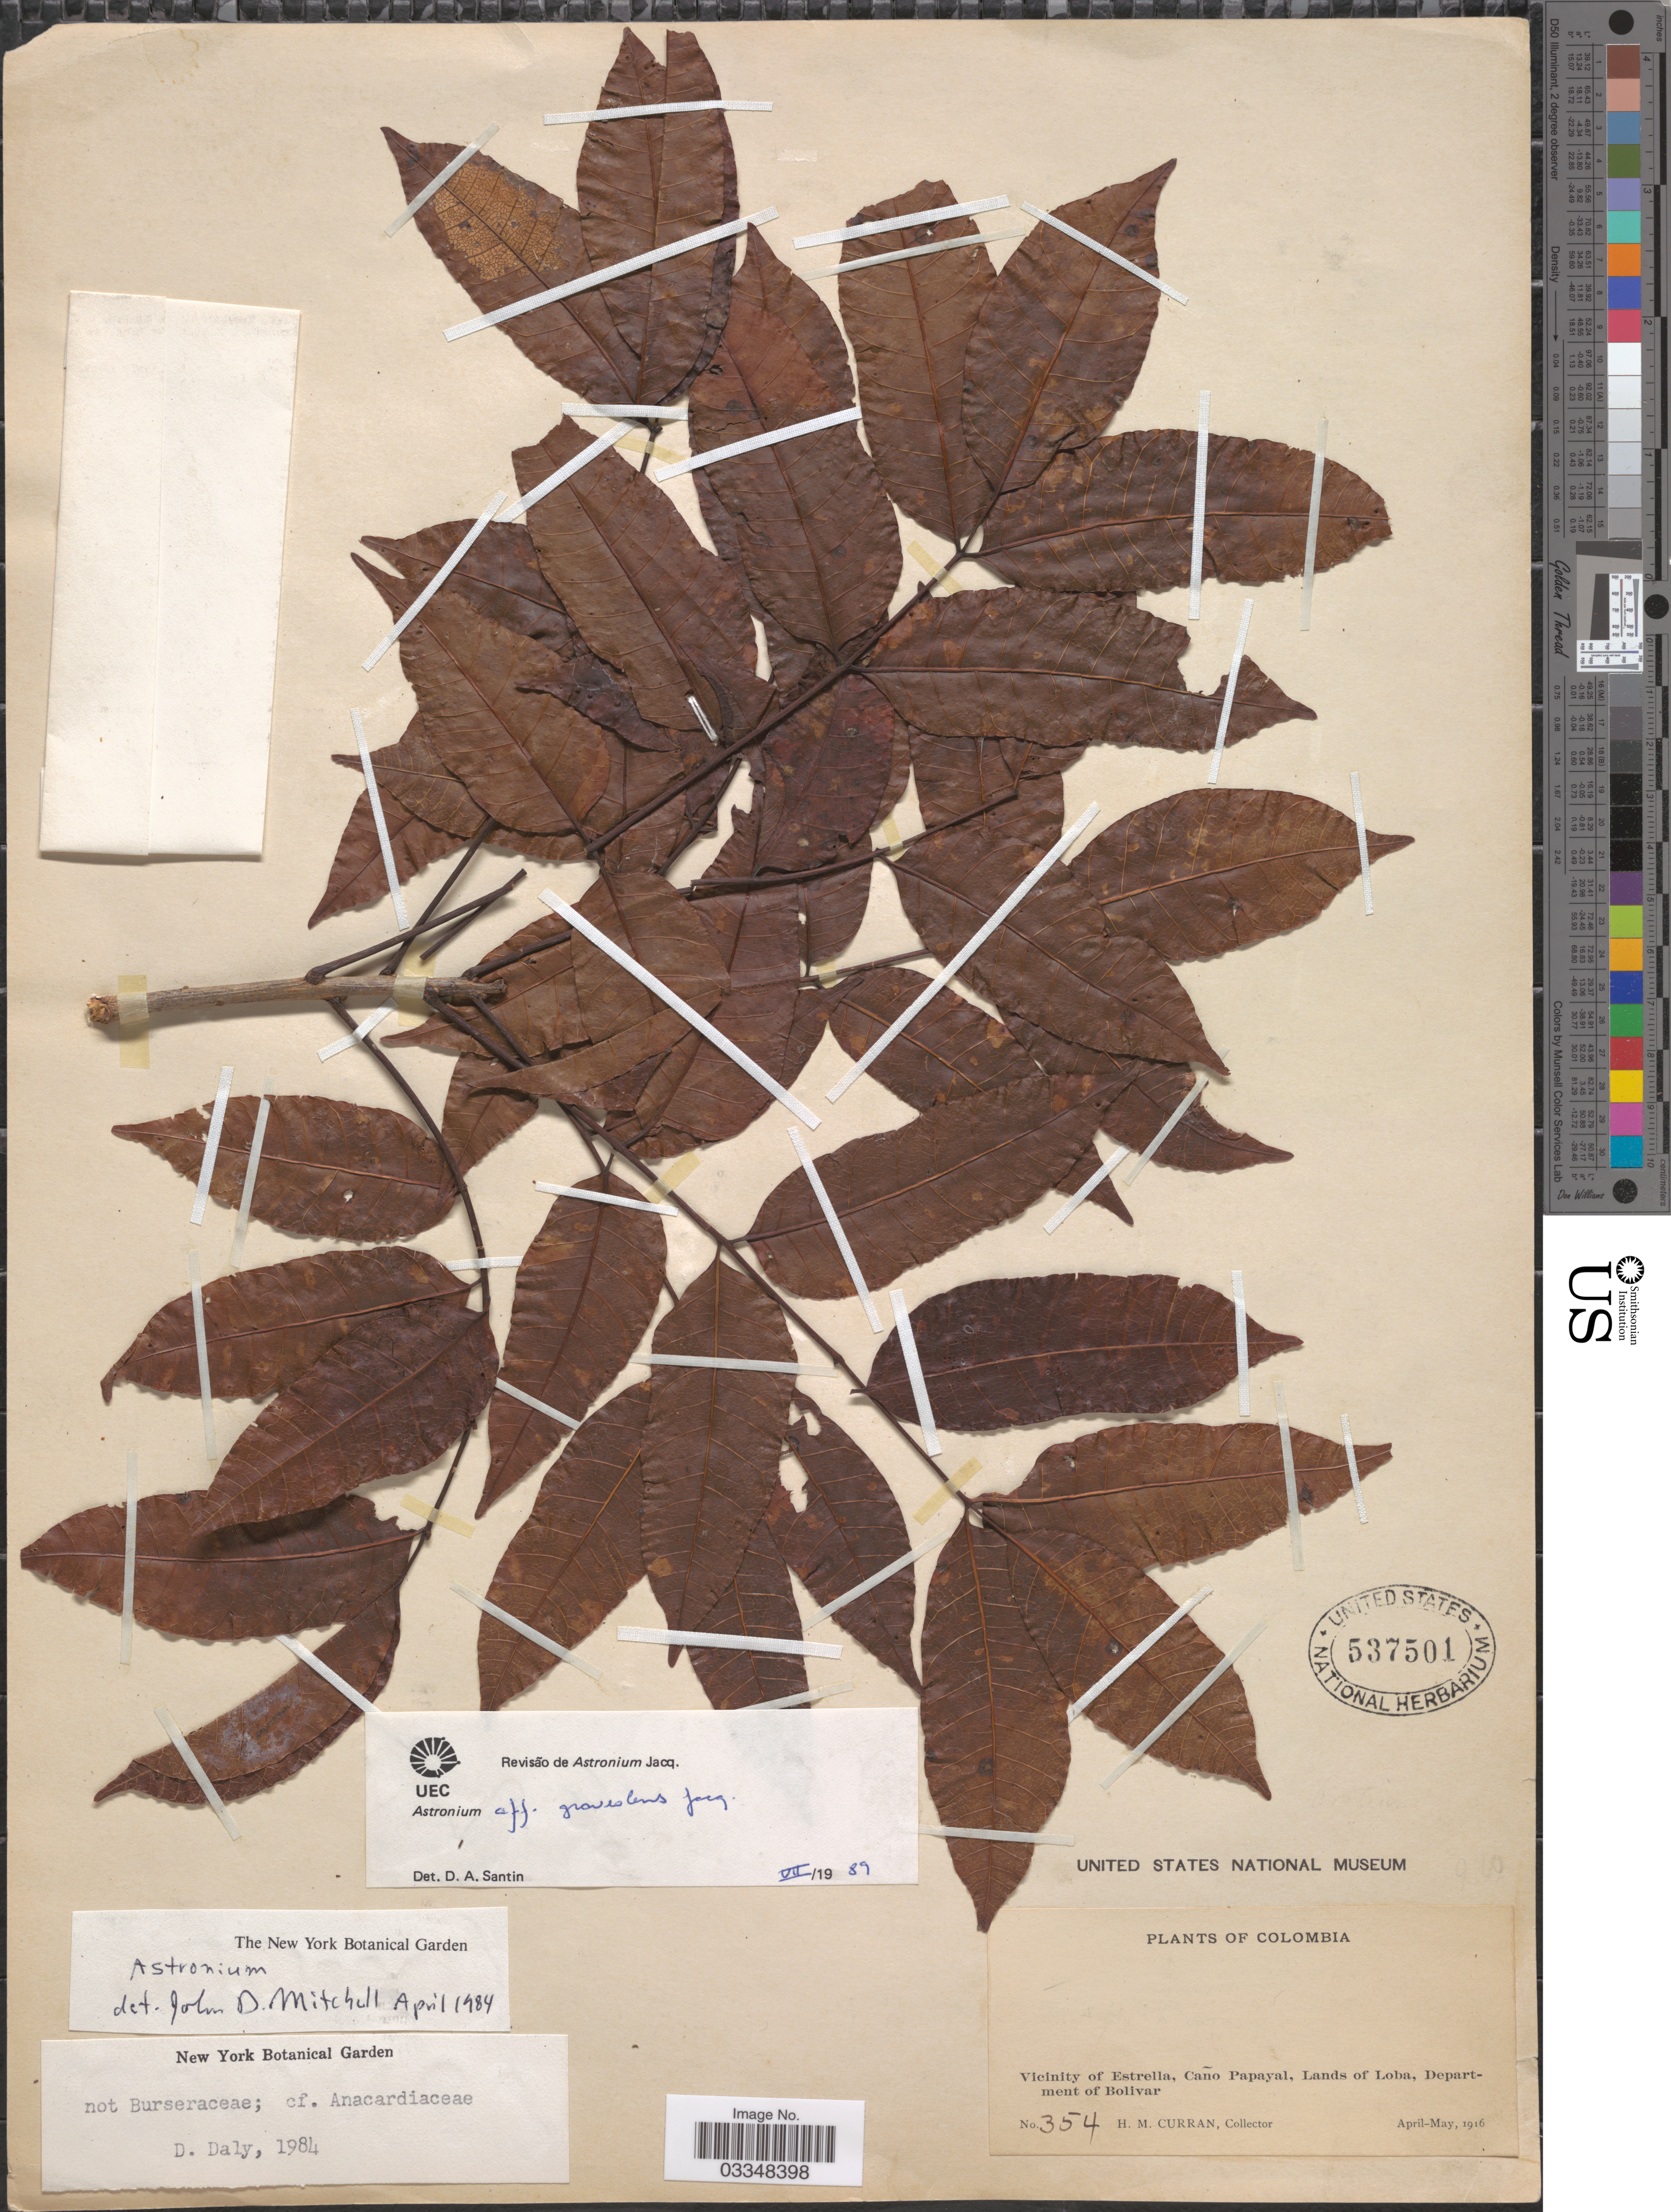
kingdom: Plantae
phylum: Tracheophyta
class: Magnoliopsida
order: Sapindales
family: Anacardiaceae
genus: Astronium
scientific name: Astronium graveolens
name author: Jacq.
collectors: H. M. Curran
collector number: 354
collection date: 1916-04/1916-05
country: Colombia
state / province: Bolívar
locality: Vicinity of Estrella, Caño Papayal, Lands of Loba, Department of Bolivar.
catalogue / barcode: US 537501